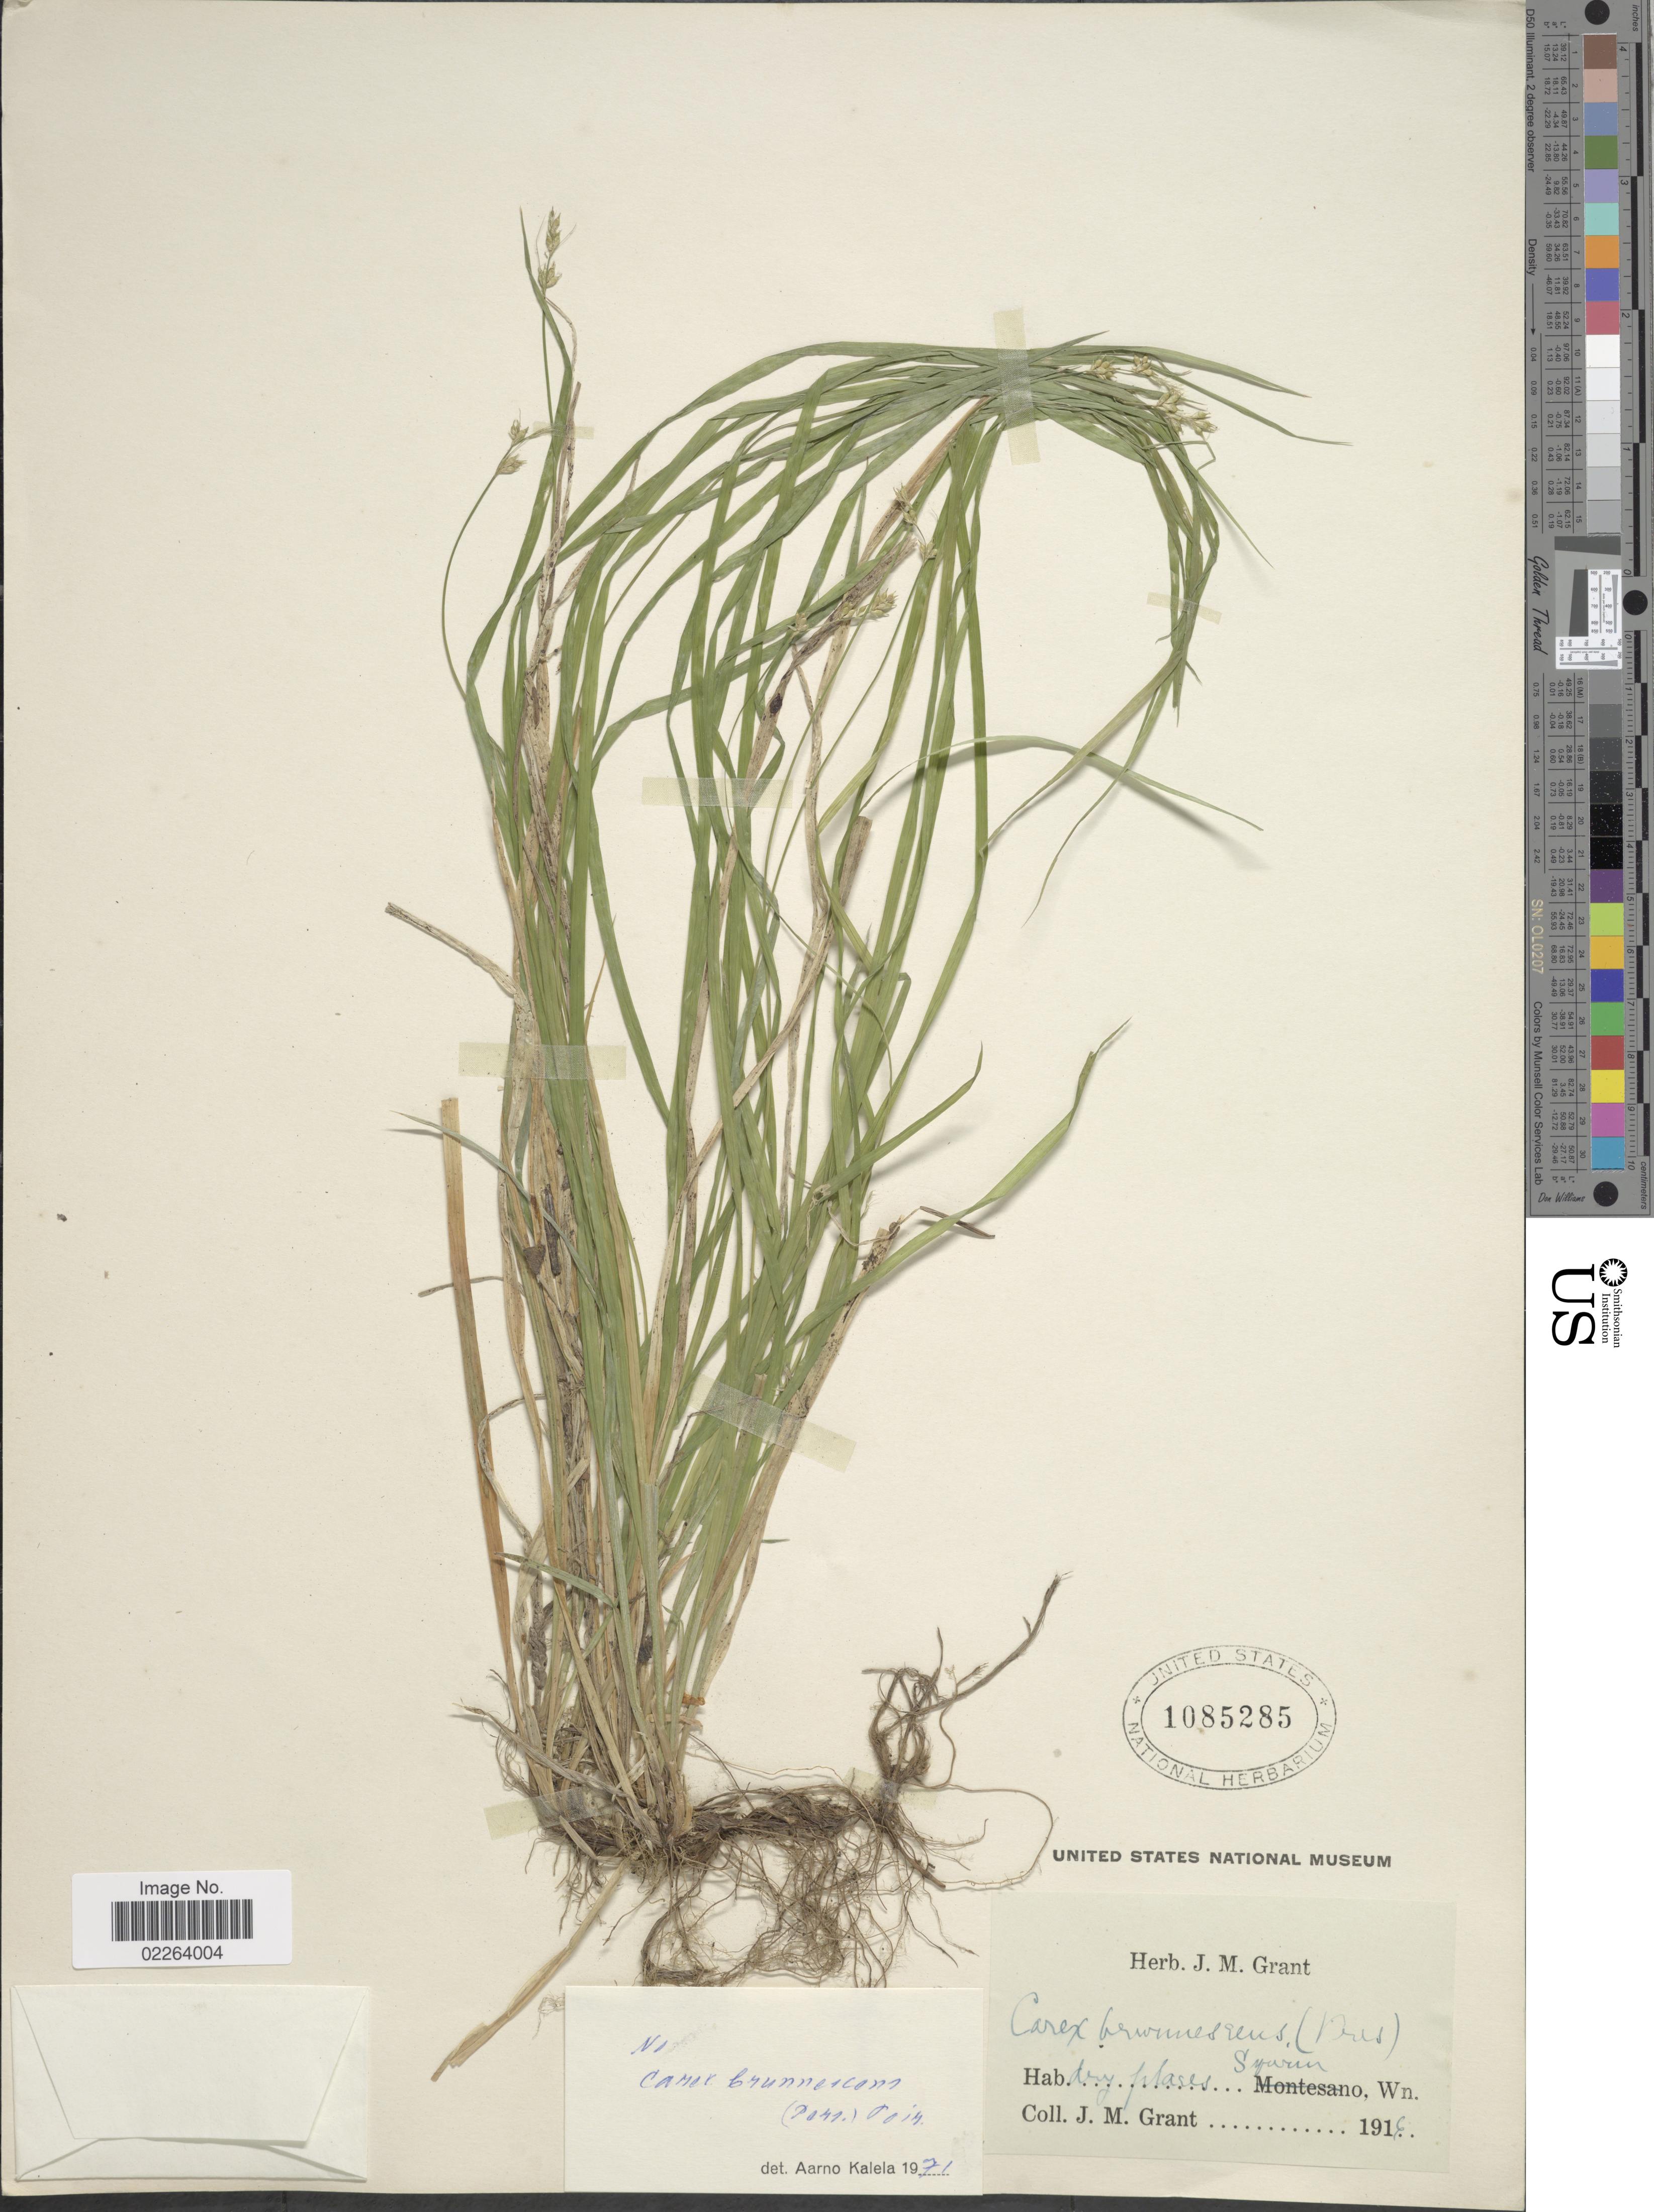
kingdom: Plantae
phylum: Tracheophyta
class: Liliopsida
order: Poales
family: Cyperaceae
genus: Carex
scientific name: Carex deweyana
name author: Schwein.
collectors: J. M. Grant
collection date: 1916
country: United States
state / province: Washington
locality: Dry places, Sequim.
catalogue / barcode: US 1085285